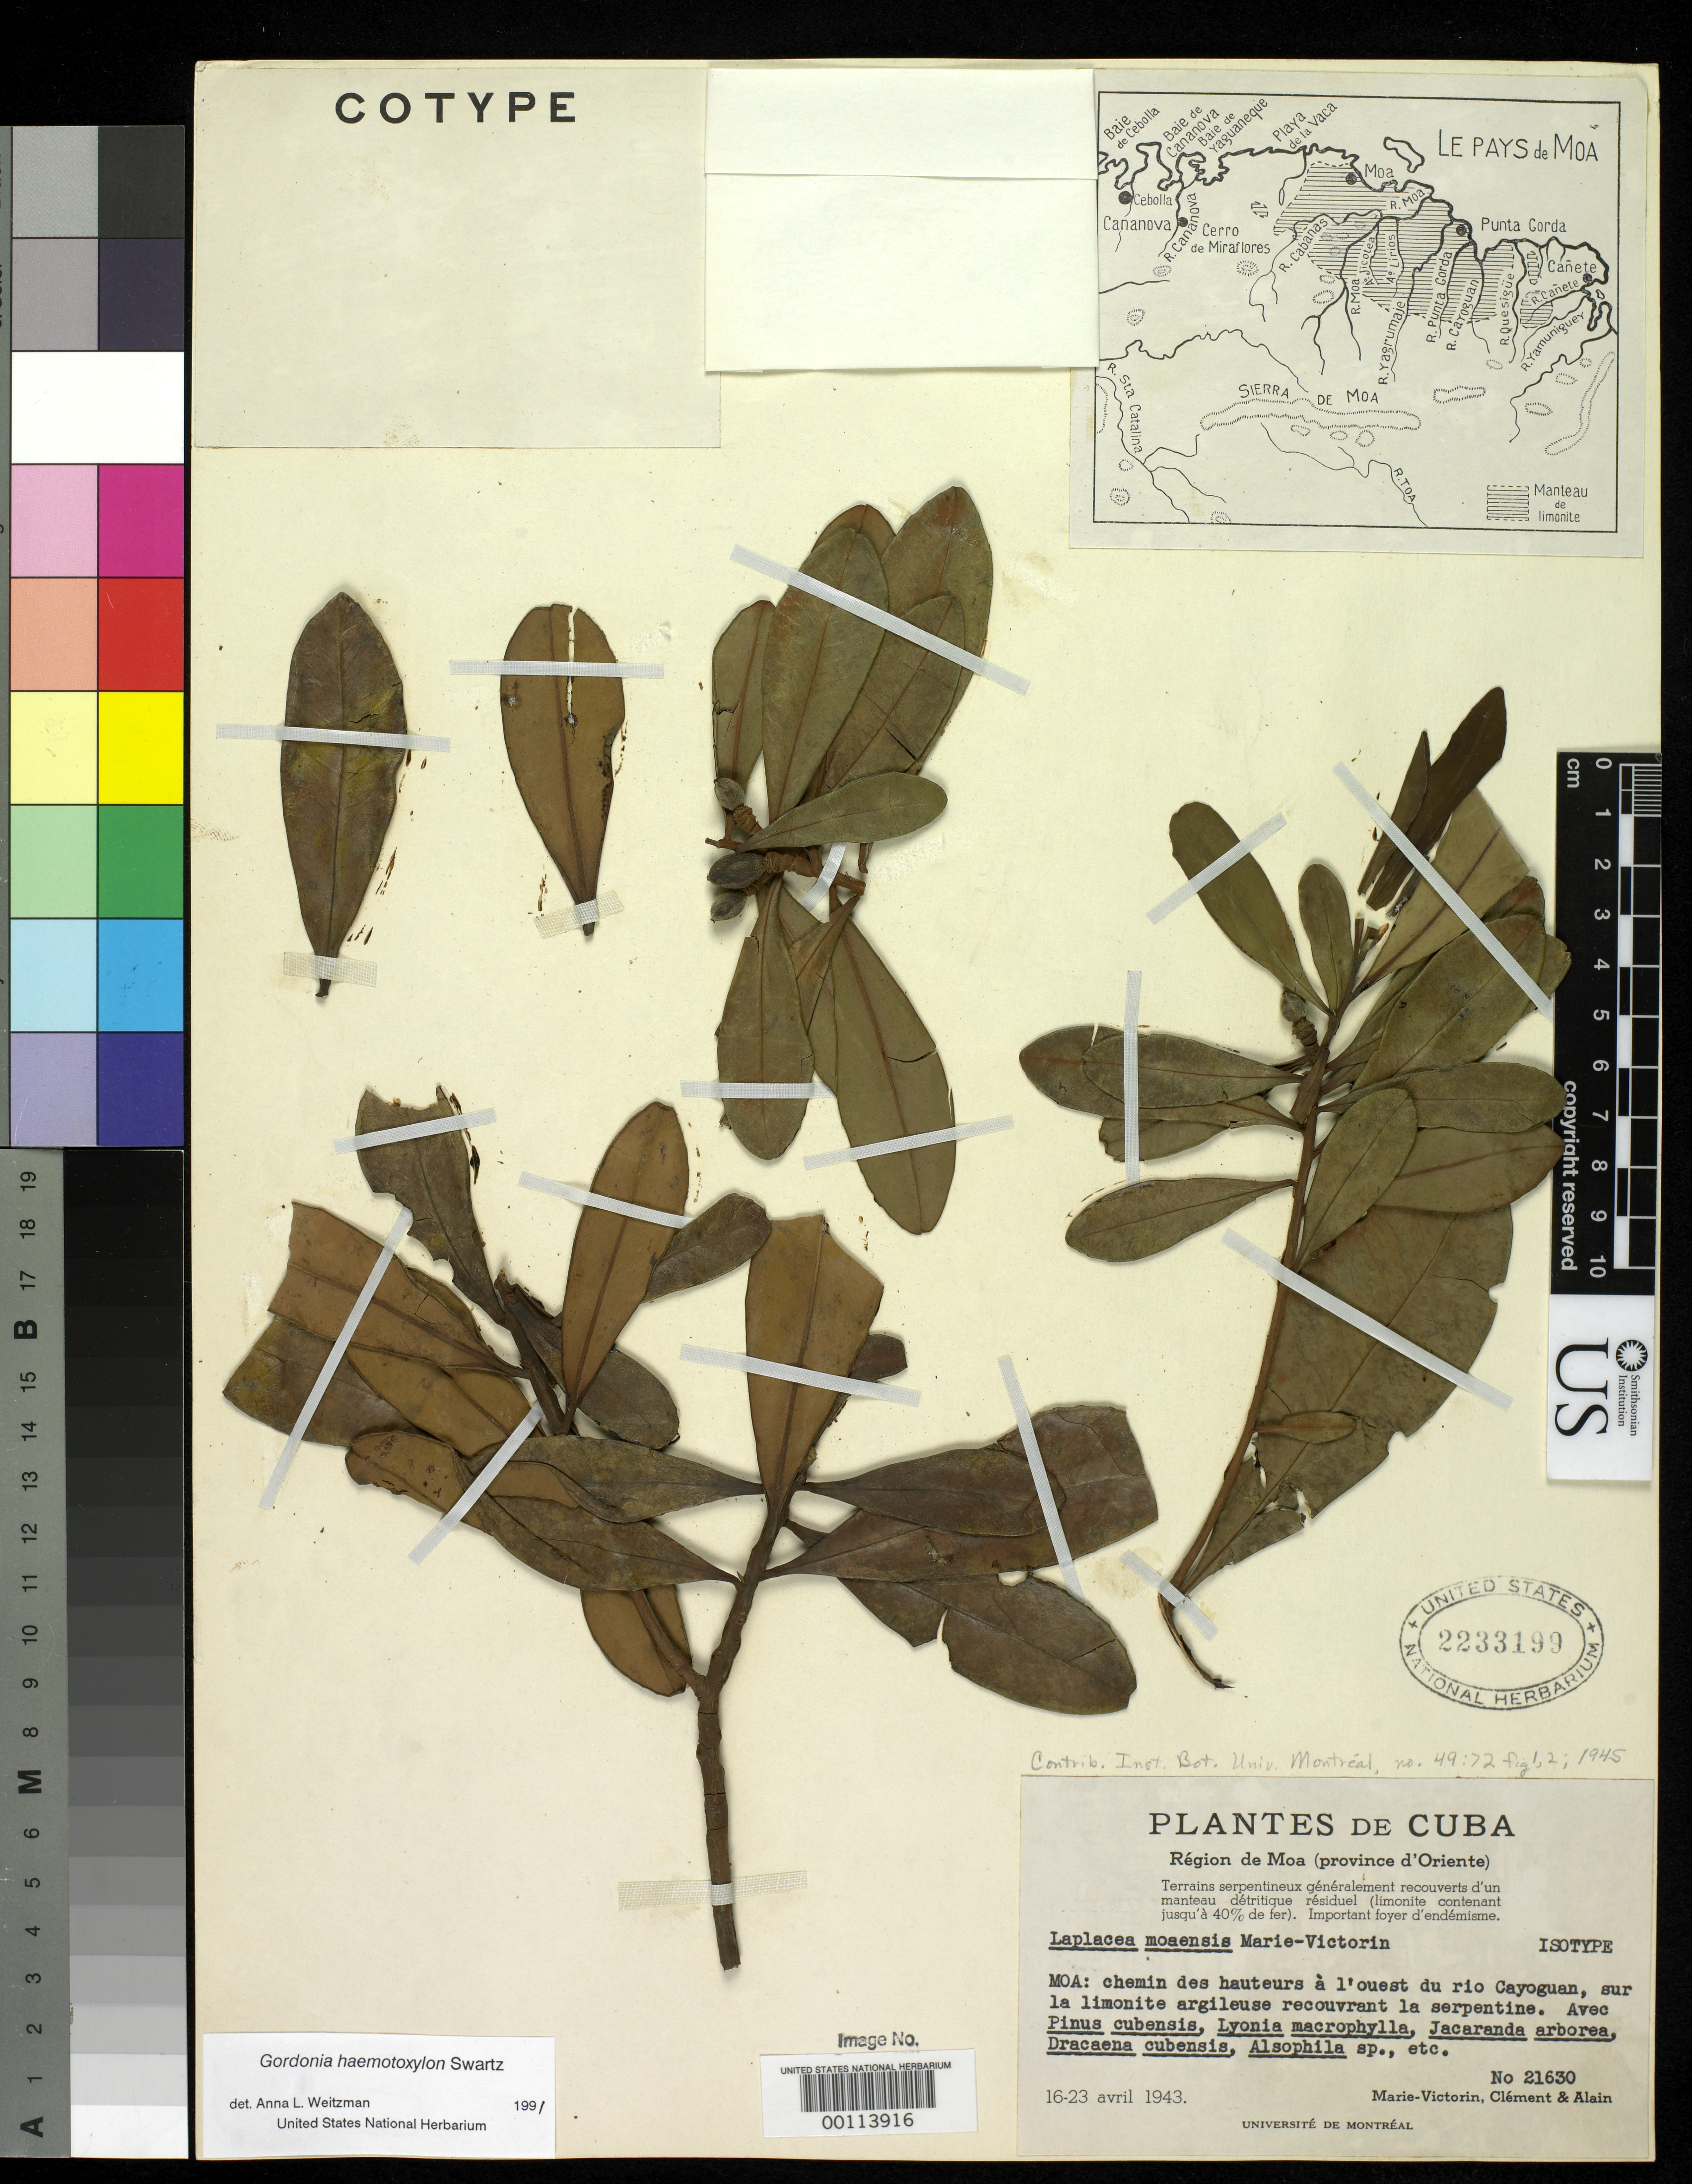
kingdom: Plantae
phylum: Tracheophyta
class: Magnoliopsida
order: Ericales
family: Theaceae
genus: Laplacea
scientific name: Laplacea moaensis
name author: Vict.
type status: Isotype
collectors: Fr. Marie-Victorin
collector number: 21630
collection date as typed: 16 Apr 1943 to 23 Apr 1943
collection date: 1943-04-16/1943-04-23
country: Cuba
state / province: Oriente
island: Greater Antilles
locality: Region de Mos, chemin des Hauteure a l'ouest du Rio Cayoguan.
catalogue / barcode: US 2233199